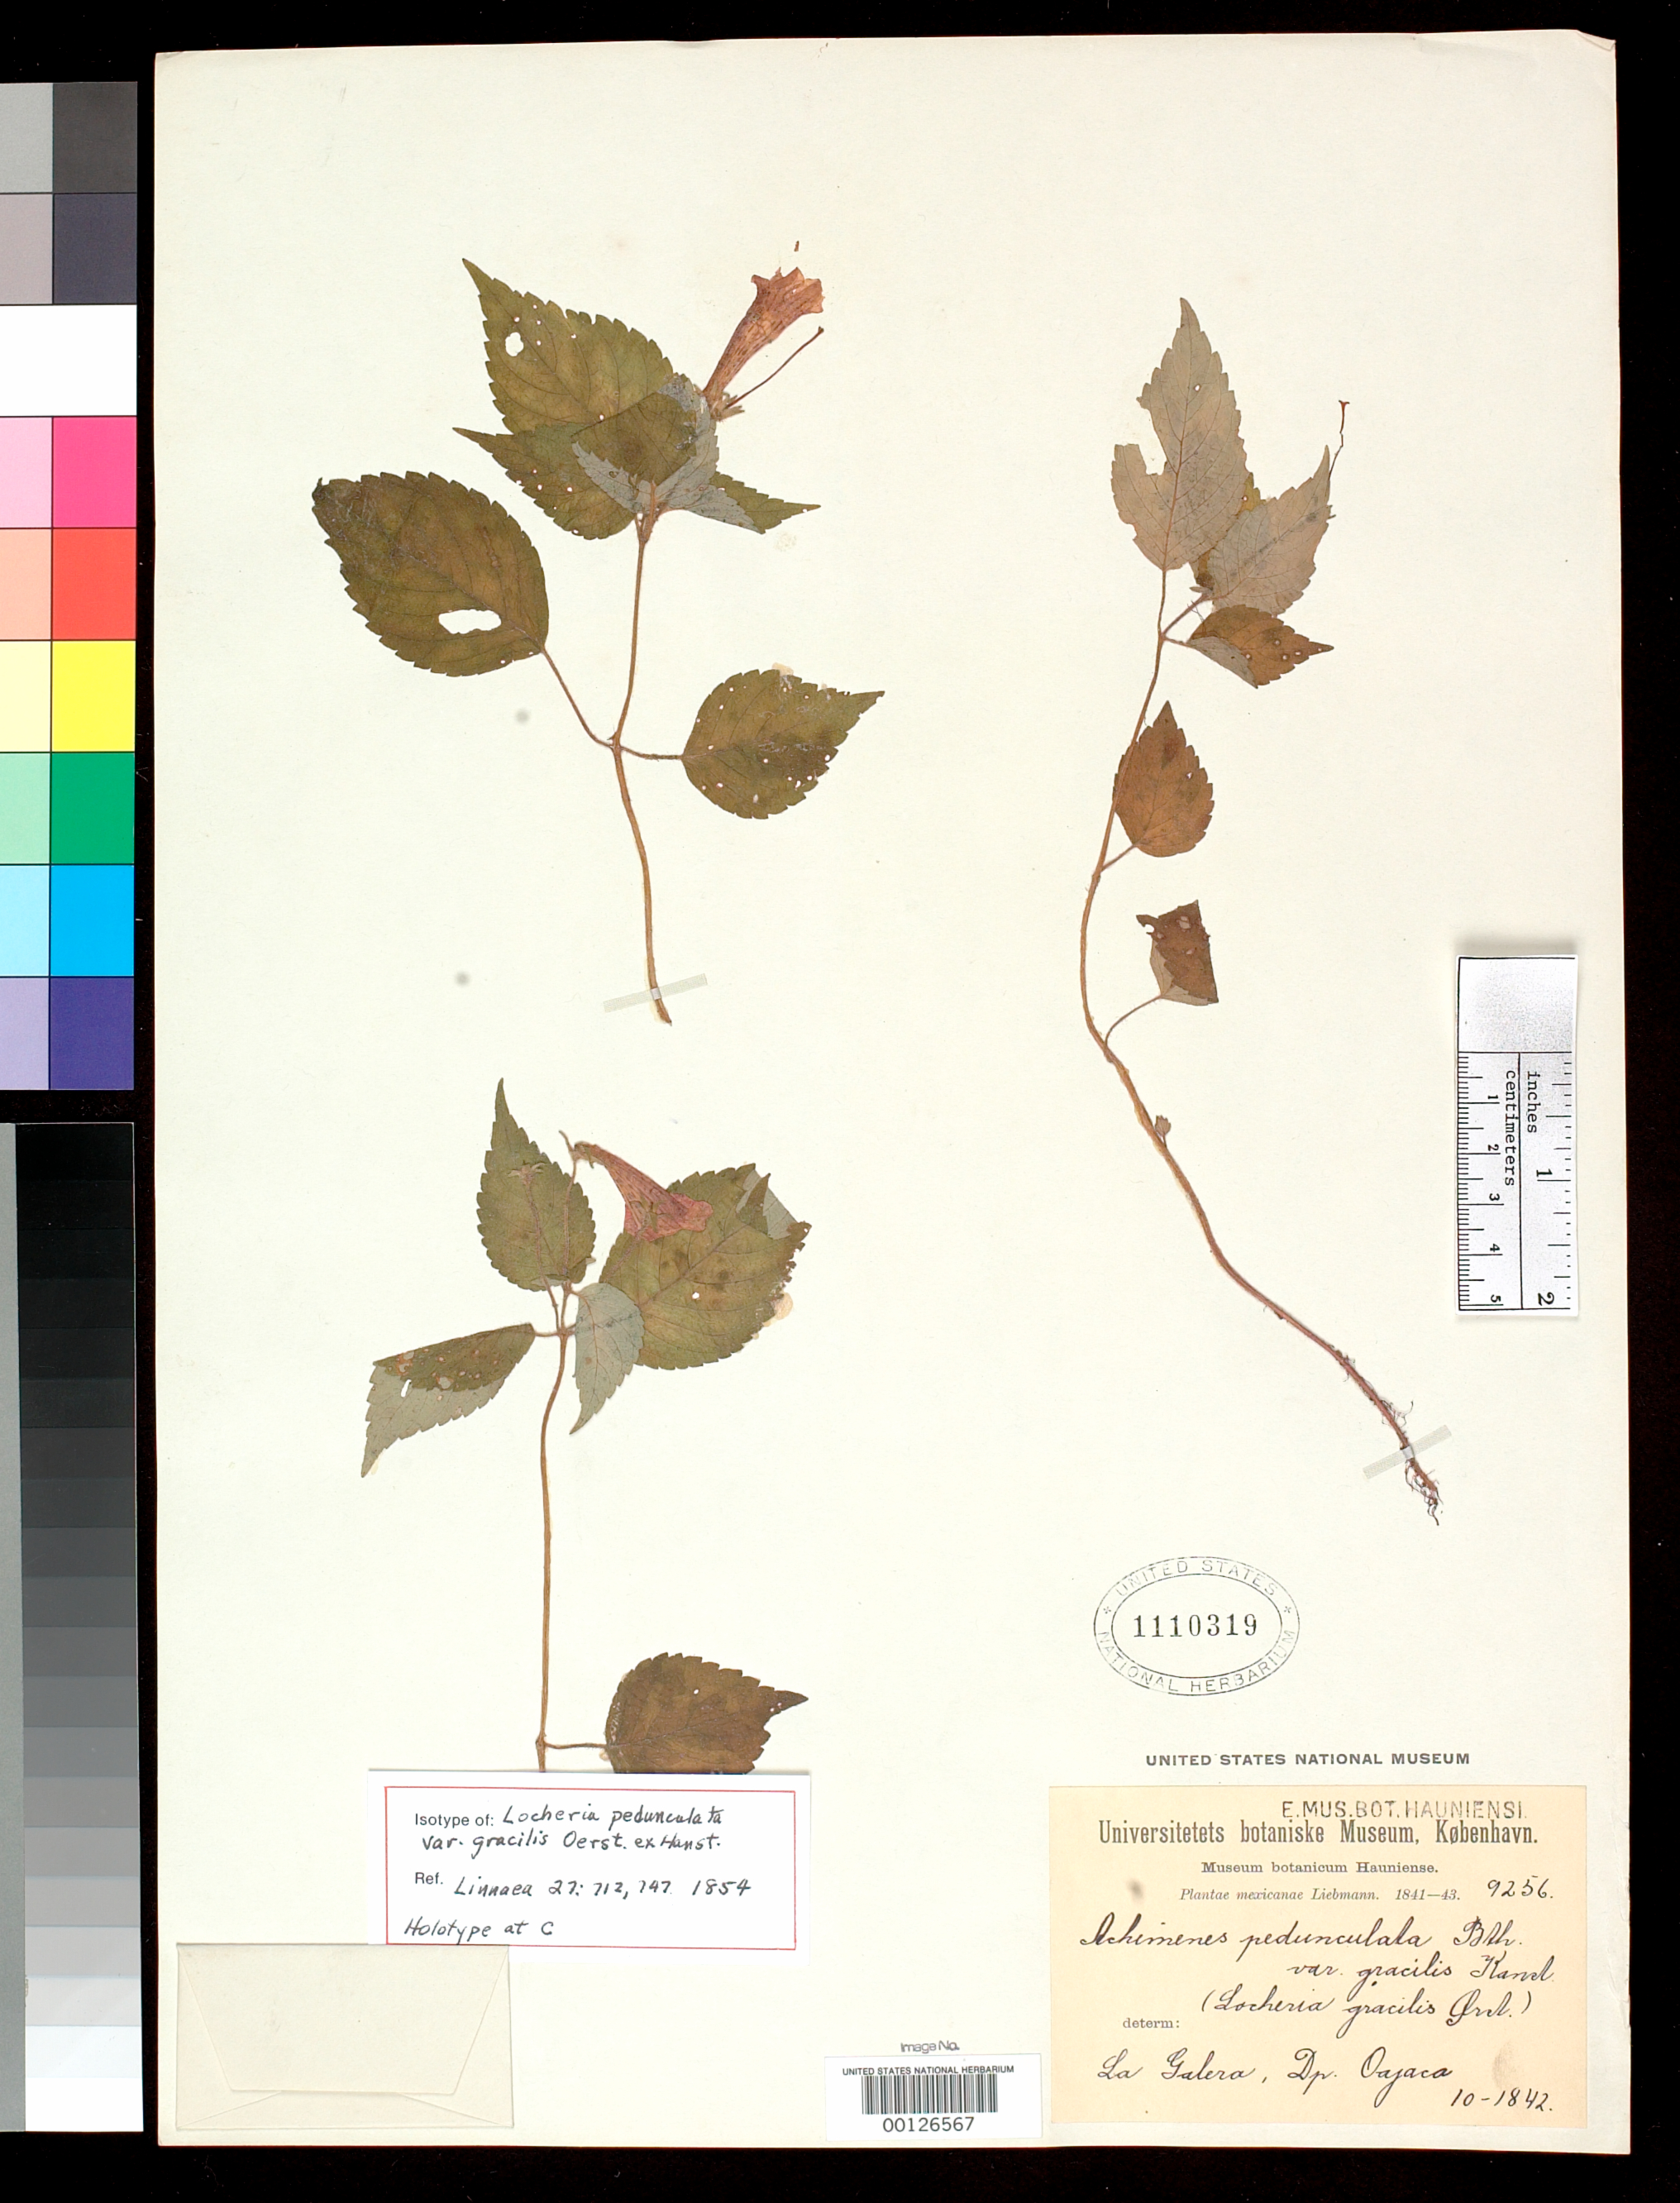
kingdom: Plantae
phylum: Tracheophyta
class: Magnoliopsida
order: Lamiales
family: Gesneriaceae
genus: Locheria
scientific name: Locheria pedunculata var. gracilis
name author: Oerst. ex Hanst.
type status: Isotype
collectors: F. M. Liebmann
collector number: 9256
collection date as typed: Oct 1842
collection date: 1842-10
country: Mexico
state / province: Oaxaca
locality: La Galera.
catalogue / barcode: US 1110319